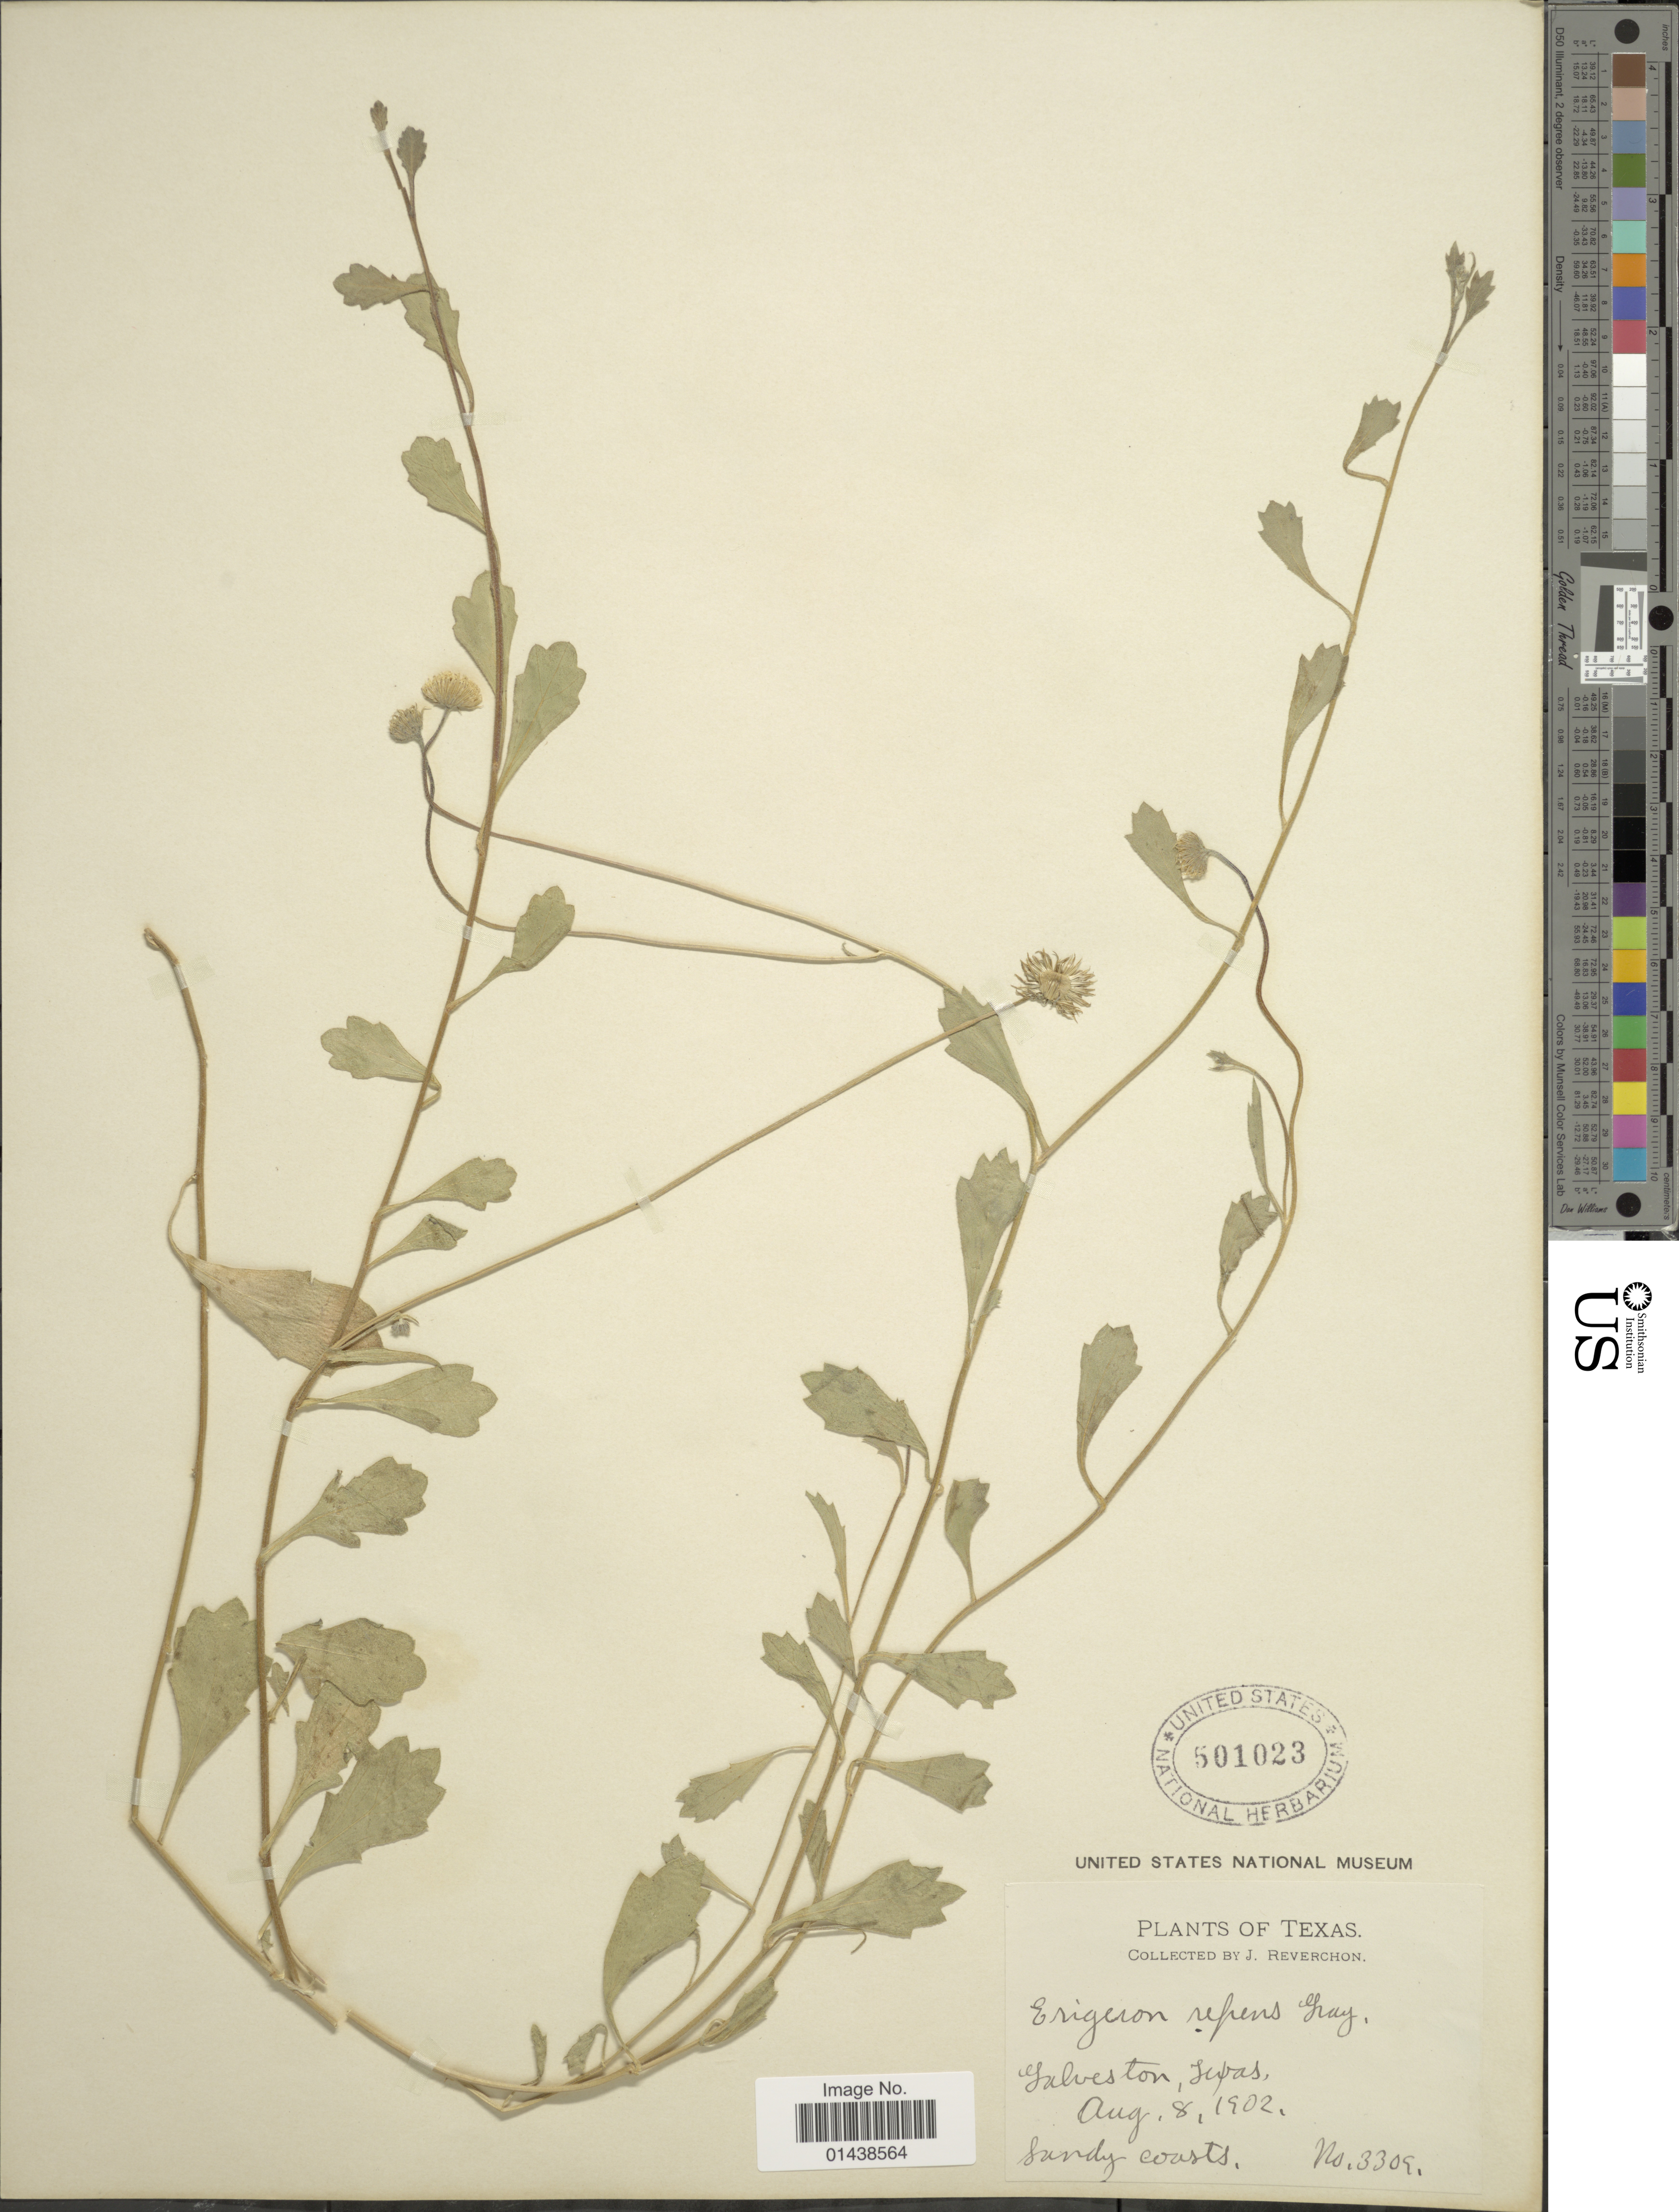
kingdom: Plantae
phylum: Tracheophyta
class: Magnoliopsida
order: Asterales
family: Asteraceae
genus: Erigeron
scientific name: Erigeron myrionactis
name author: Small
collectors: J. Reverchon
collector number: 3309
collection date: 1902-08-08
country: United States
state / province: Texas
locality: Galveston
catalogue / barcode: US 501023